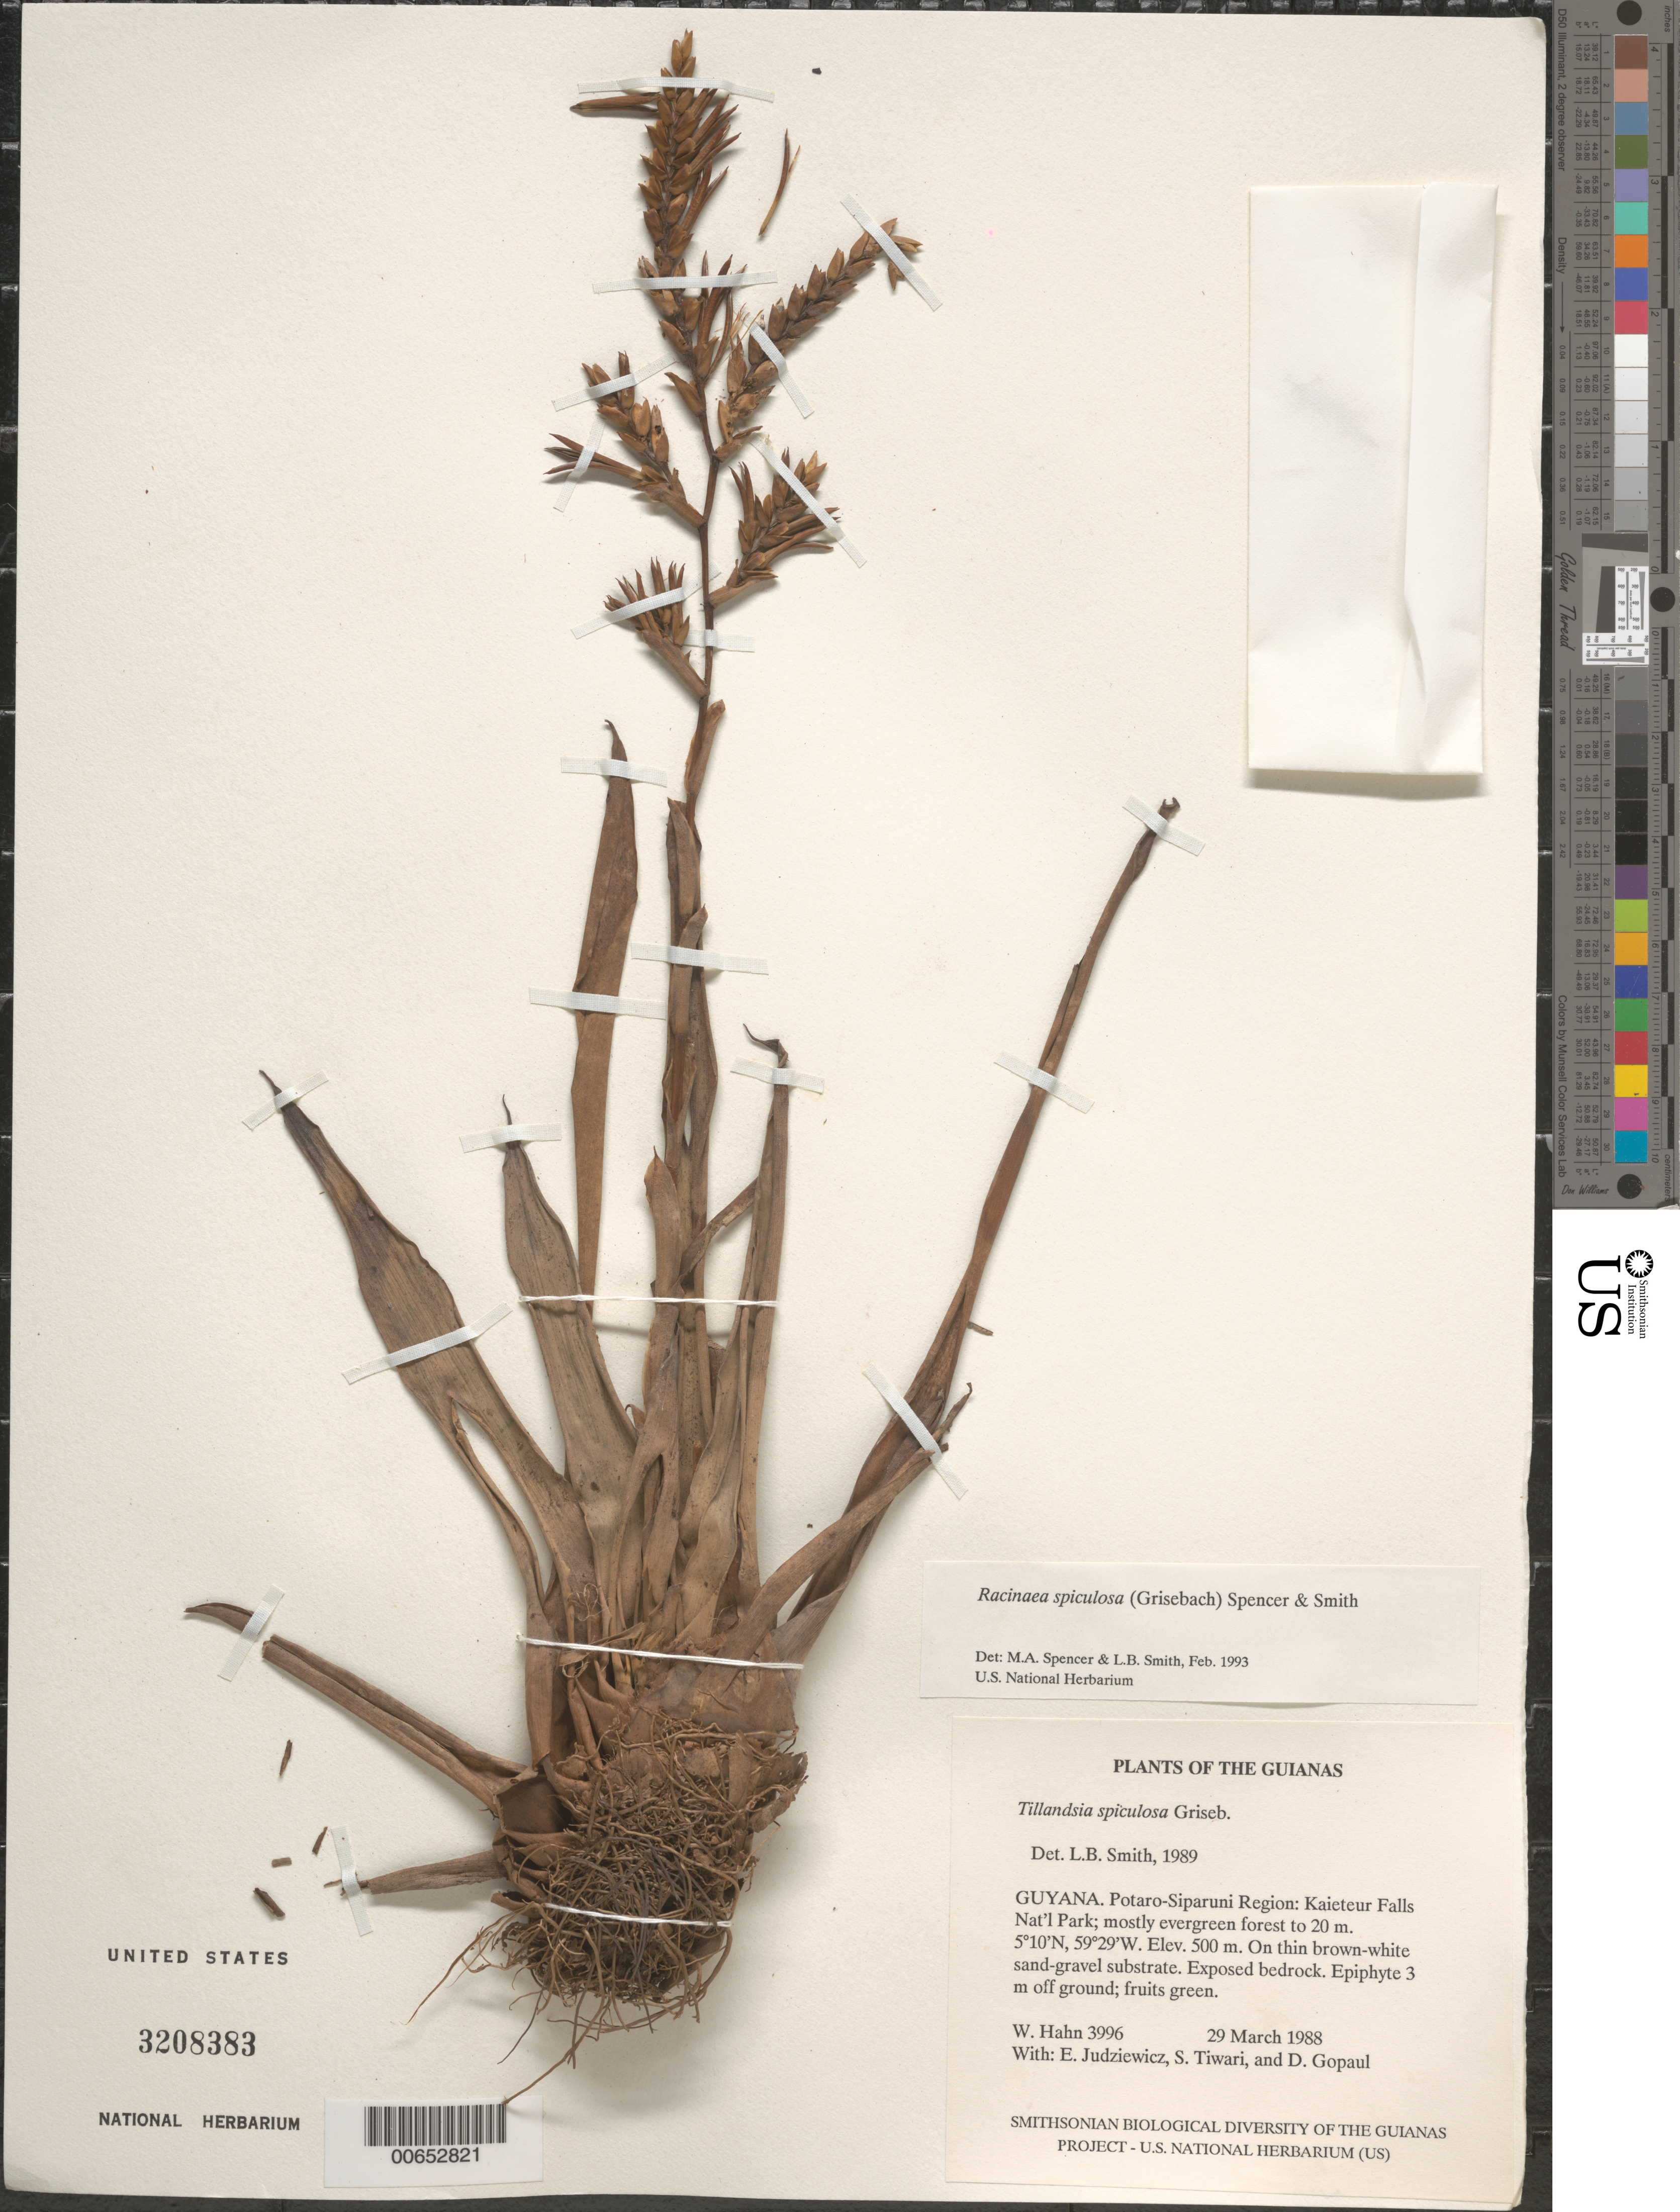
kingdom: Plantae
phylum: Tracheophyta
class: Liliopsida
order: Poales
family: Bromeliaceae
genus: Tillandsia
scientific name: Tillandsia spiculosa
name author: Griseb.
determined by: Smith, Lyman B., (US), NMNH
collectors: W. Hahn, E. J. Judziewicz, S. Tiwari & D. Gopaul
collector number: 3996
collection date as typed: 29 March 1988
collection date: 1988-03-29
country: Guyana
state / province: Potaro-Siparuni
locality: Kaieteur Falls National Park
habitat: Mostly evergreen forest to 20 m on thin brown-white sand-gravel substrate. Exposed bedrock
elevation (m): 500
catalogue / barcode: US 3208383